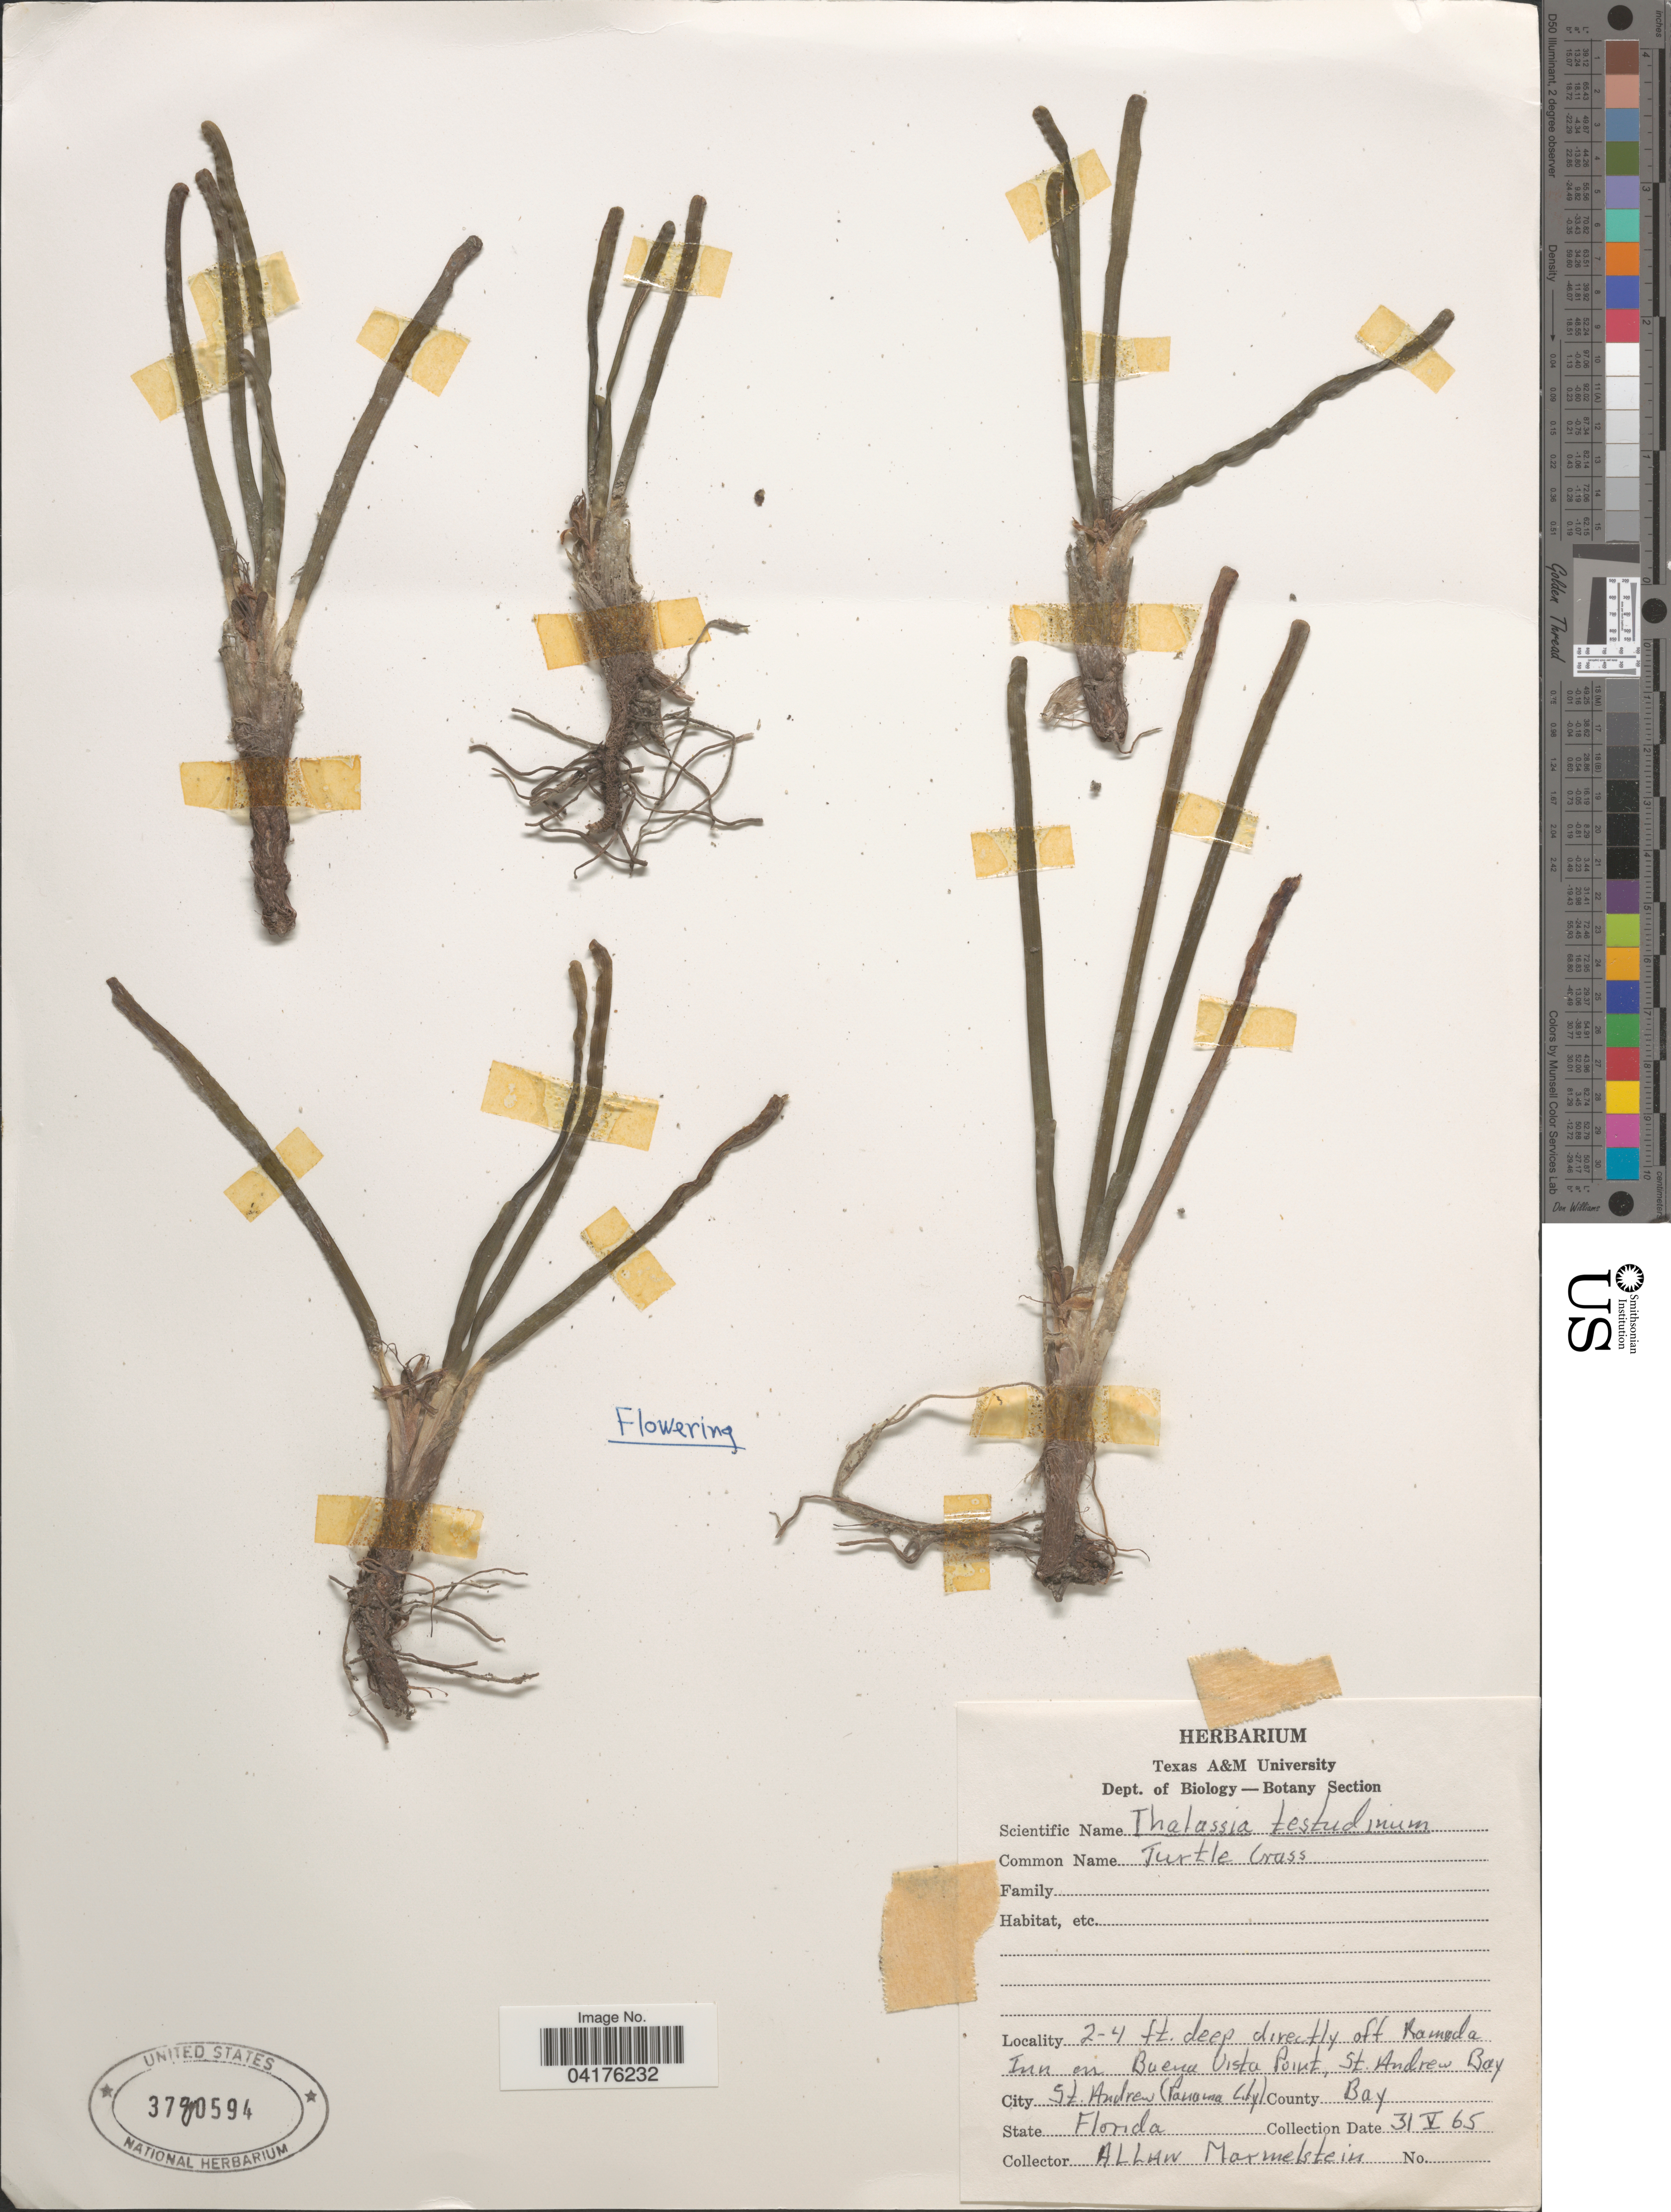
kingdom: Plantae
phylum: Tracheophyta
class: Liliopsida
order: Alismatales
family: Hydrocharitaceae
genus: Thalassia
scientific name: Thalassia testudinum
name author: Banks & Sol. ex K.D. Koenig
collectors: A. Marmelstein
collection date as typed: Transcribed d/m/y: 31/5/65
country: United States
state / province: Florida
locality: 2-4 ft. deep directly off Ramada Inn on Buena Vista Point, St. Andrew Bay. City St. Andrew (Panama City). County Bay.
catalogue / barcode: US 3780594